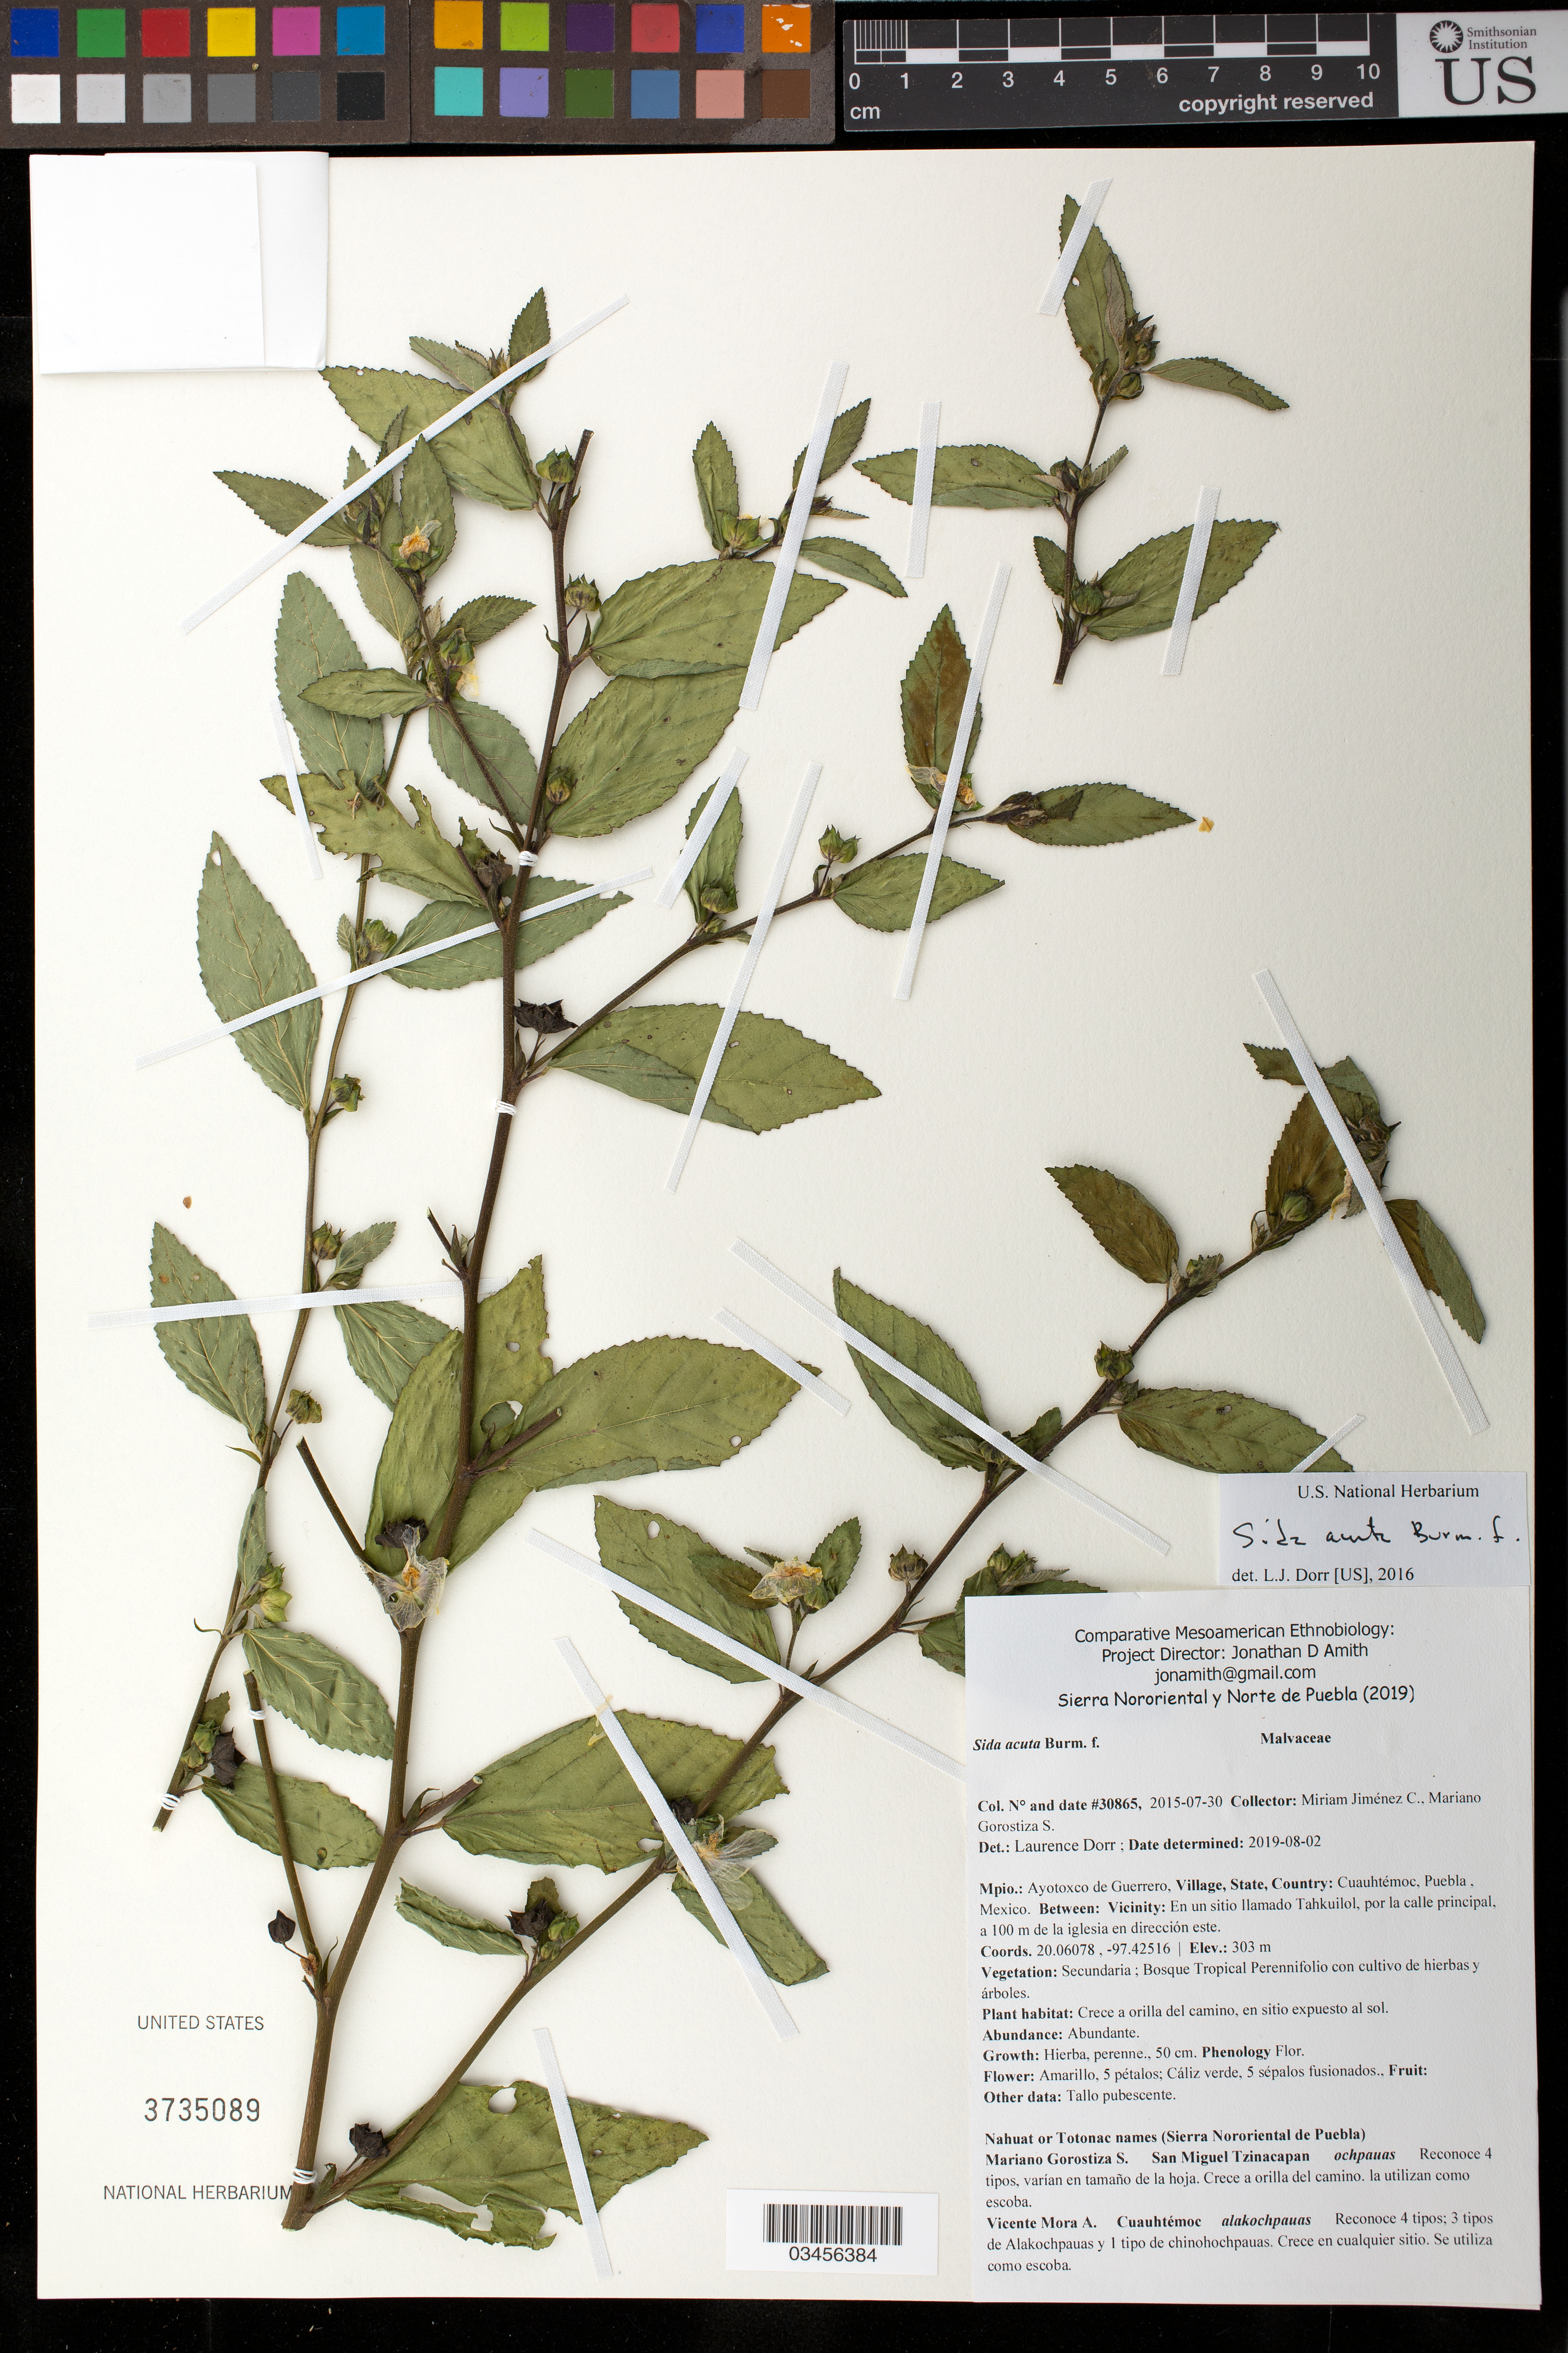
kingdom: Plantae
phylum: Tracheophyta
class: Magnoliopsida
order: Malvales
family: Malvaceae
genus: Sida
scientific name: Sida acuta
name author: Burm. f.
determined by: Dorr, L. J., (BOT), Smithsonian Institution - National Museum of Natural History (UNITED STATES)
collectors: M. Jiménez Chimil & M. Gorostiza S.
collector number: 30865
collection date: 2015-07-30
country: México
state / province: Puebla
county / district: Ayotoxco de Guerrero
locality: PUEBLO: Cuauhtémoc; LOCALIDAD EXACTA: En un sitio llamado Tahkuilol, por la calle principal, a 100 m de la iglesia en dirección este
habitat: Bosque tropical perennifolio con cultivo de hierbas y árboles | A orilla del camino, en sitio expuesto al sol.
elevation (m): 303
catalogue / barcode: US 3735089